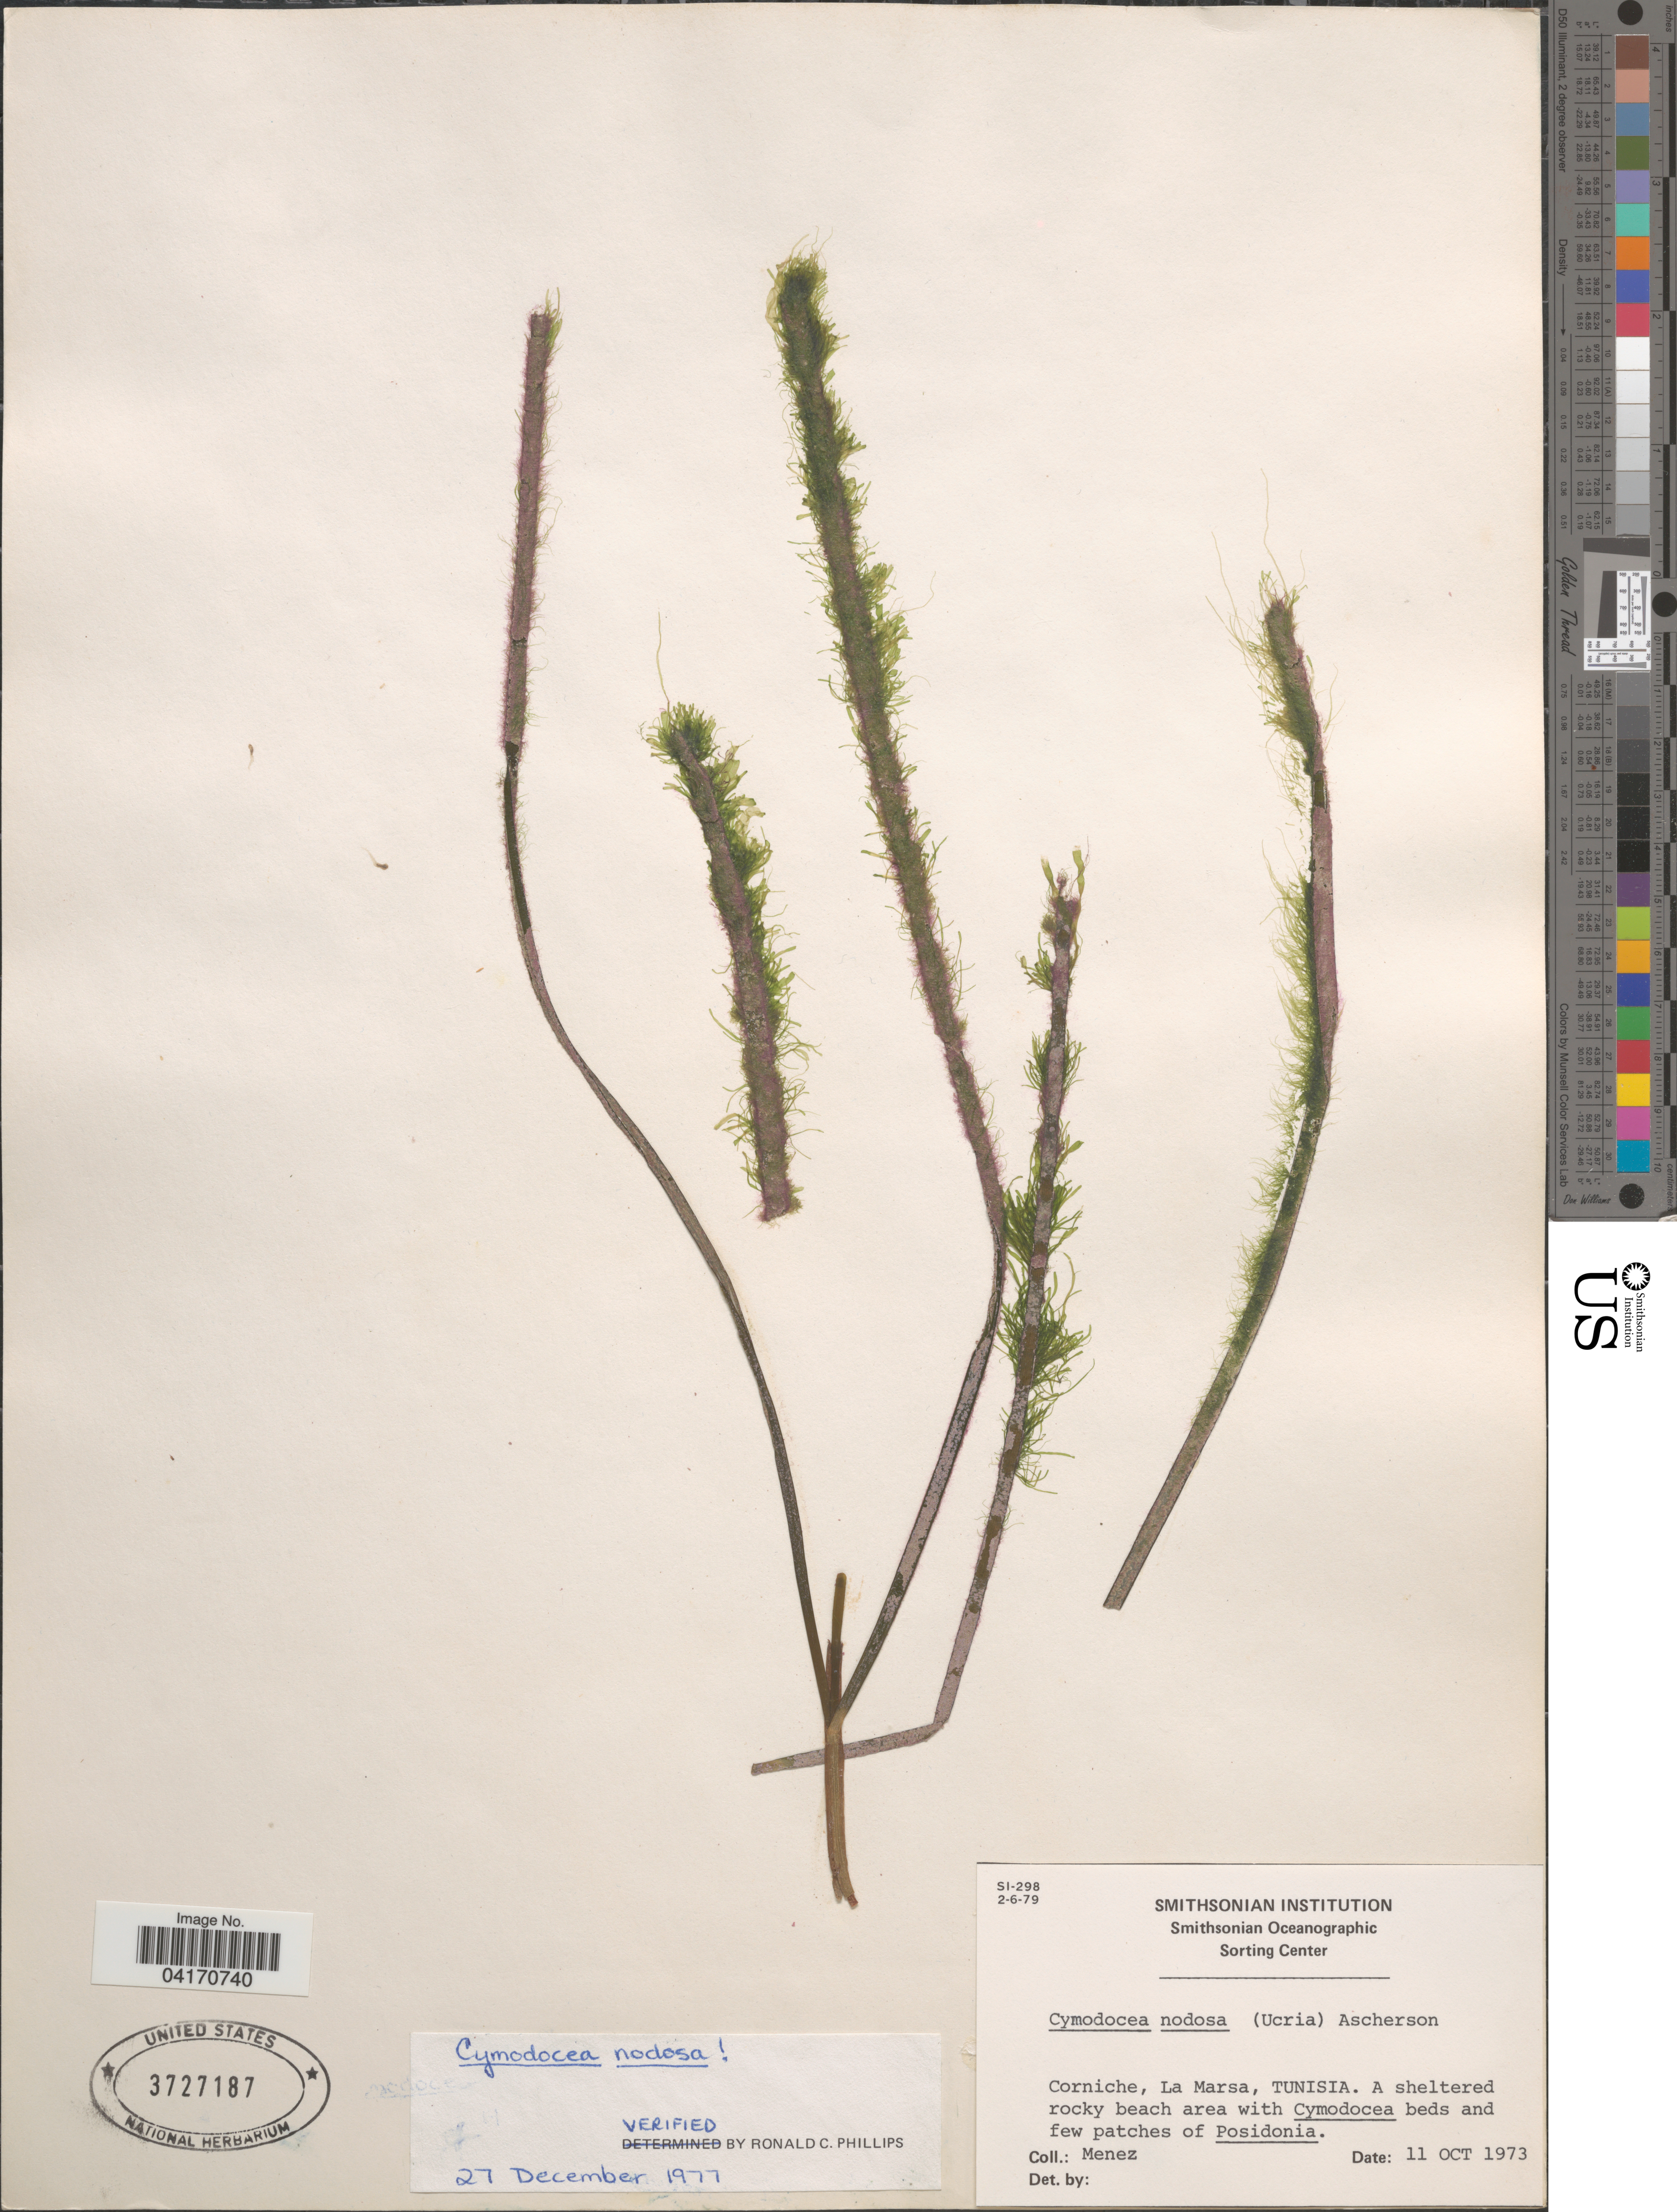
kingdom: Plantae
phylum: Tracheophyta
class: Liliopsida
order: Alismatales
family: Cymodoceaceae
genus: Cymodocea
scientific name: Cymodocea nodosa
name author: Asch.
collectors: Menez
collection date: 1973-10-11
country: Tunisia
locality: Corniche, La Marsa.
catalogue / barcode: US 3727187